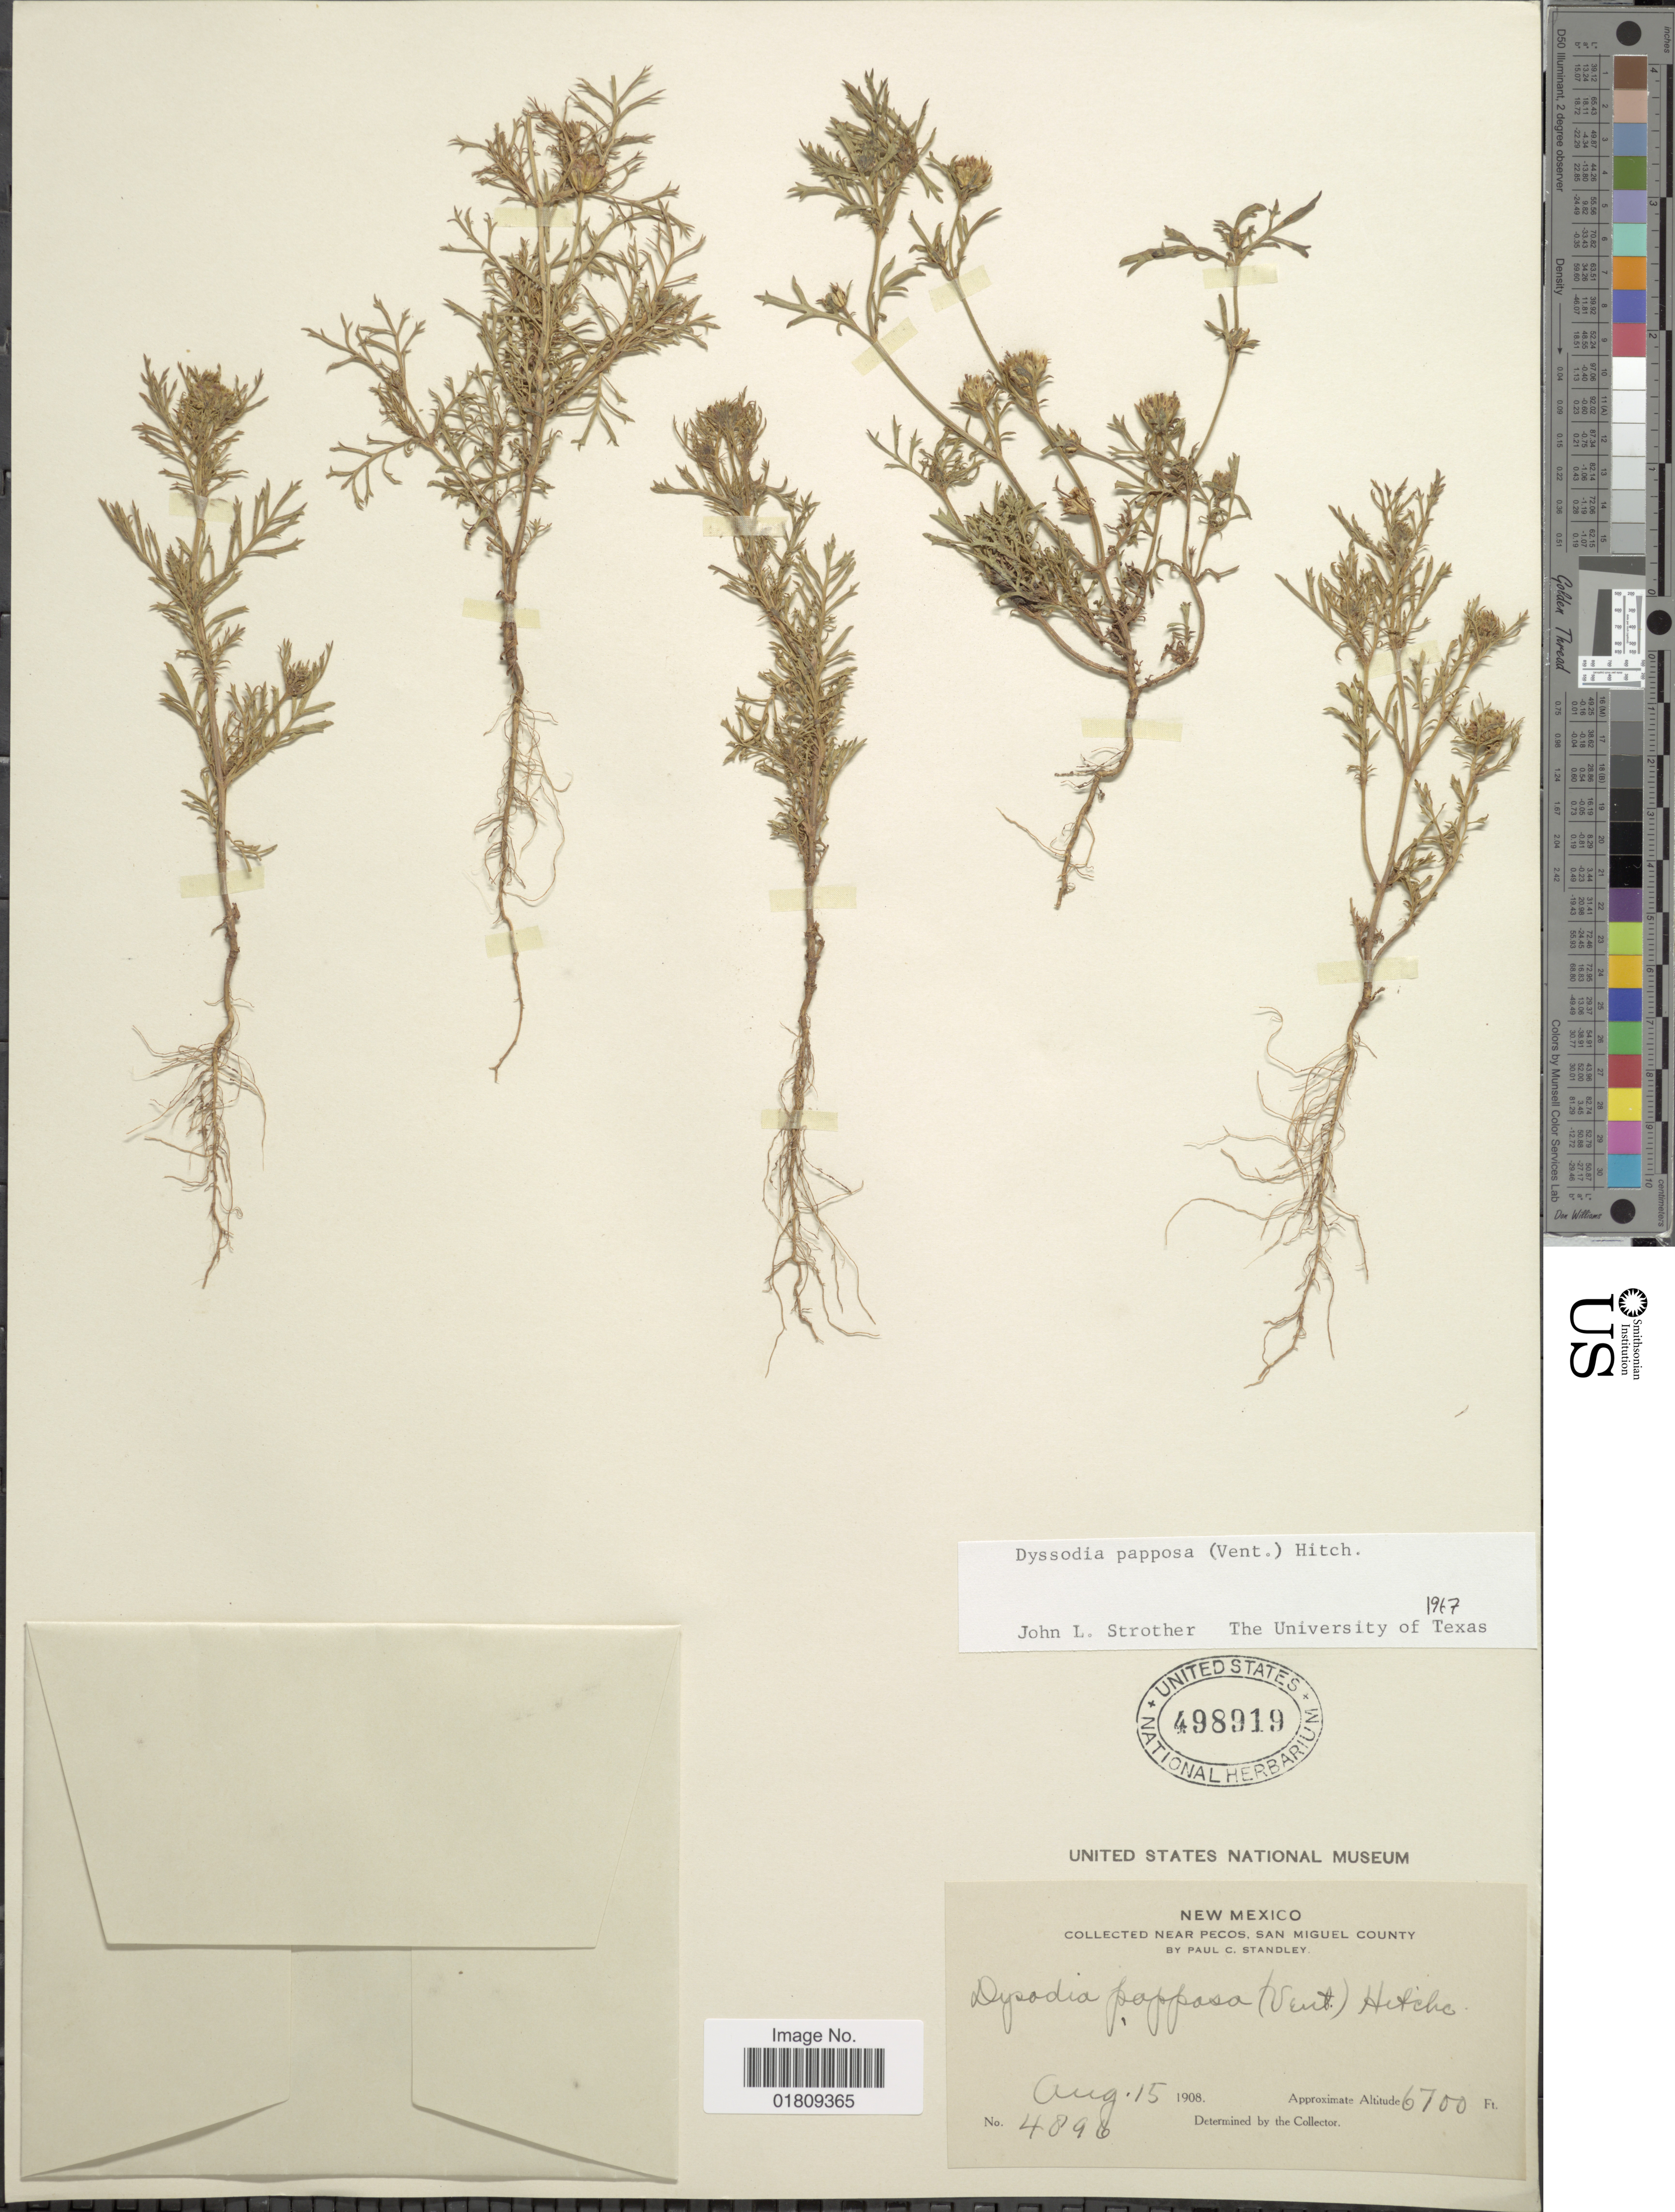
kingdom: Plantae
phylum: Tracheophyta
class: Magnoliopsida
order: Asterales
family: Asteraceae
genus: Dyssodia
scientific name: Dyssodia papposa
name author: (Vent.) Hitchc.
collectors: P. C. Standley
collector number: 4896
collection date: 1908-08-15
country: United States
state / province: New Mexico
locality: Near Pecos, San Miguel County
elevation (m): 2042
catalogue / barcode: US 498919